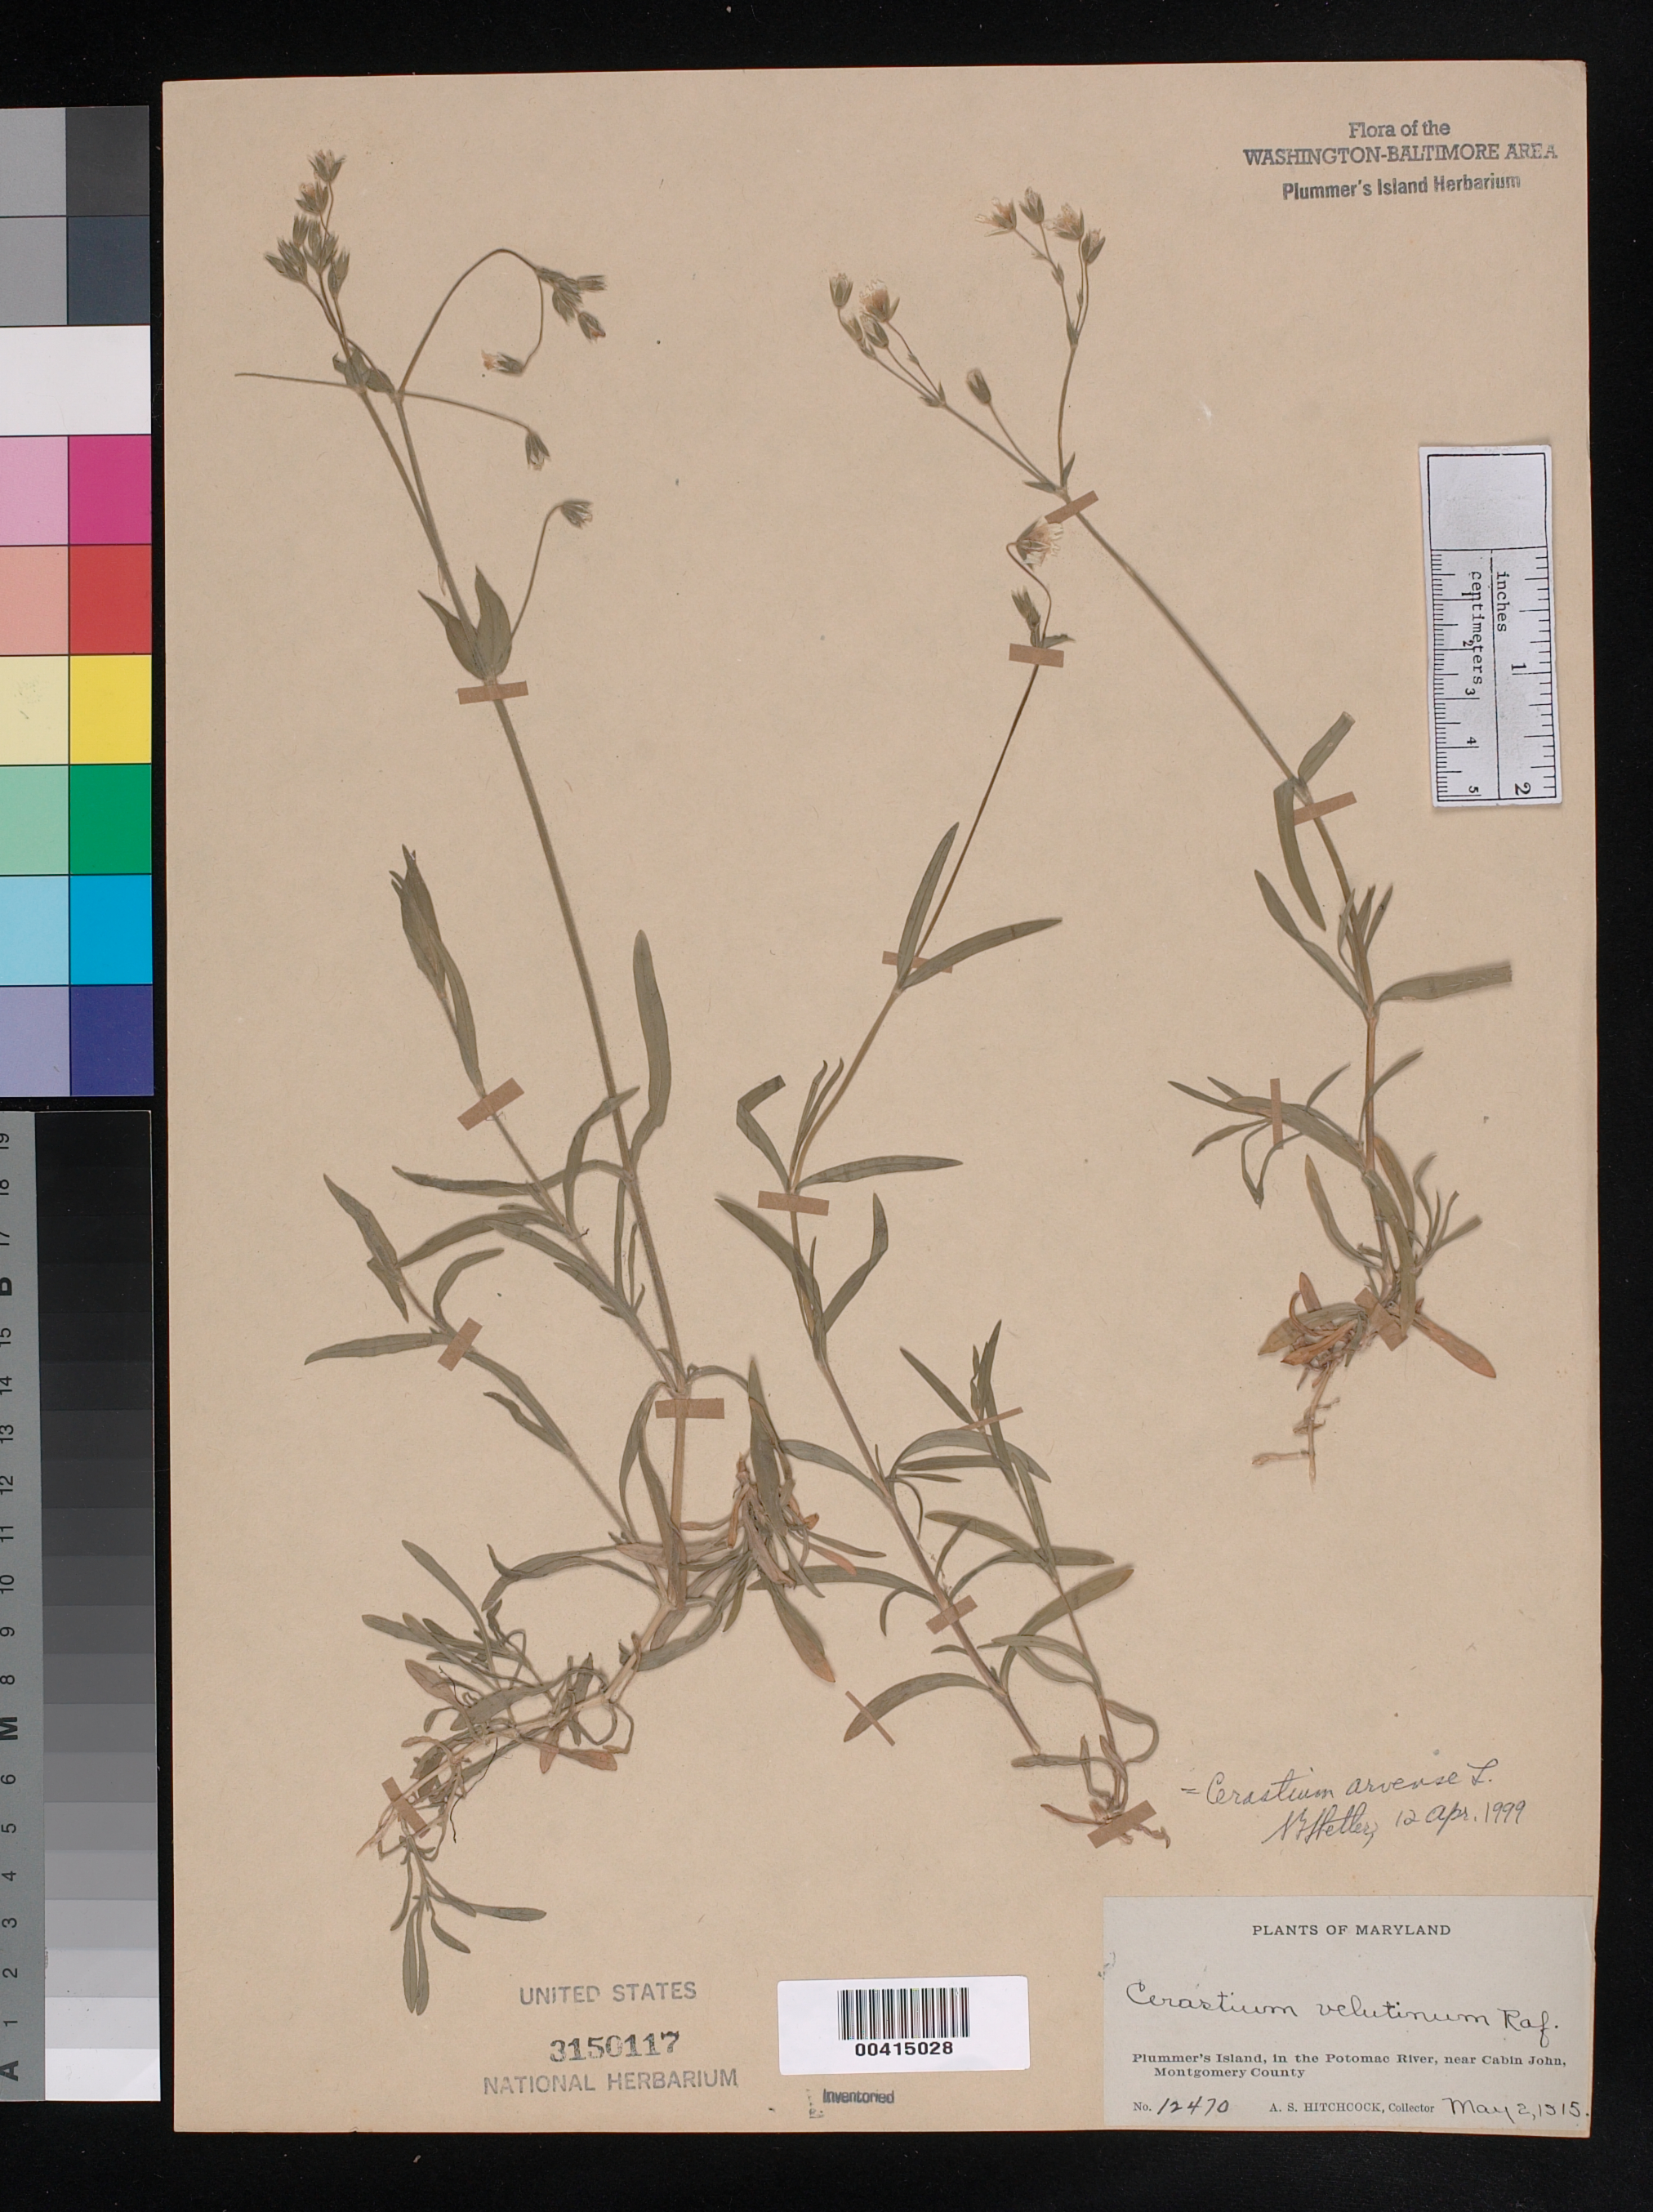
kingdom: Plantae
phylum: Tracheophyta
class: Magnoliopsida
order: Caryophyllales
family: Caryophyllaceae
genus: Cerastium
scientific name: Cerastium arvense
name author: L.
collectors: A. S. Hitchcock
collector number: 12470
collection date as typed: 02 May 1915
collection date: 1915-05-02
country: United States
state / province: Maryland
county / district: Montgomery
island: Plummers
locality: Plummer's Island Plummers Island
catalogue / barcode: US 3150117